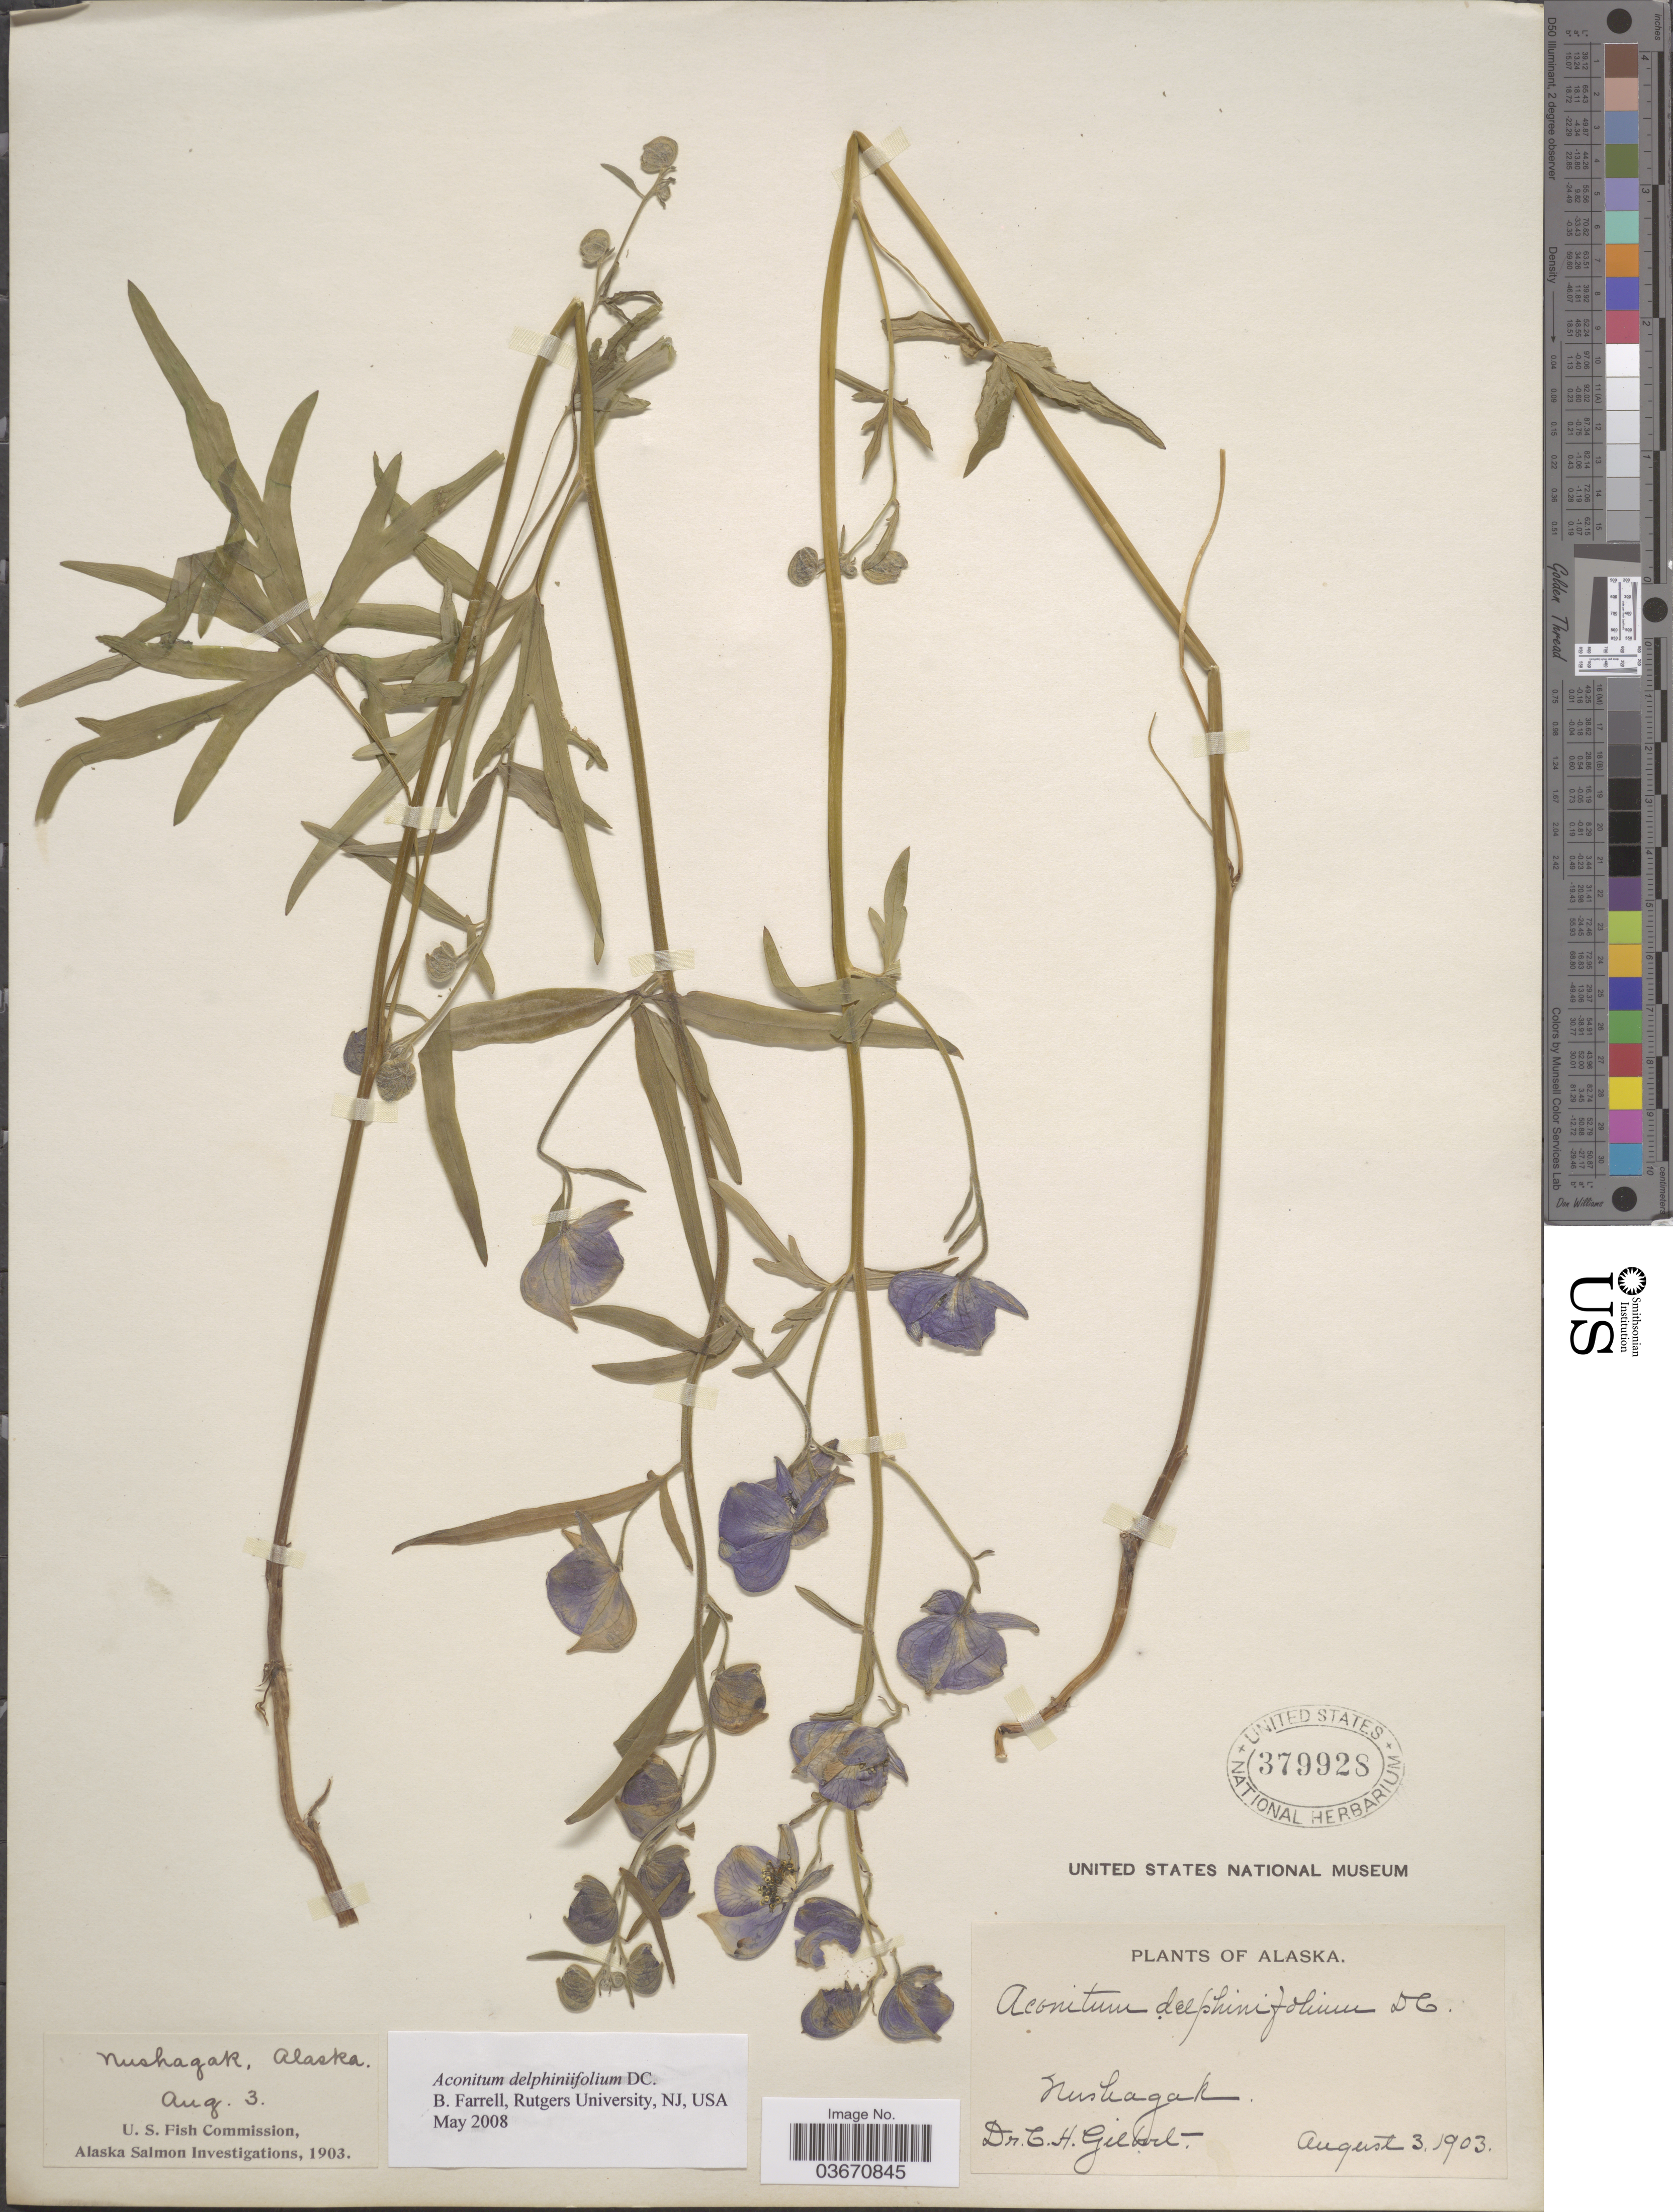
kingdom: Plantae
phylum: Tracheophyta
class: Magnoliopsida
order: Ranunculales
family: Ranunculaceae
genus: Aconitum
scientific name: Aconitum delphinifolium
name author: DC.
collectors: C. Gilbert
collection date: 1903-08-03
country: United States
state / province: Alaska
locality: Nuskagak.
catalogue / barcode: US 379928